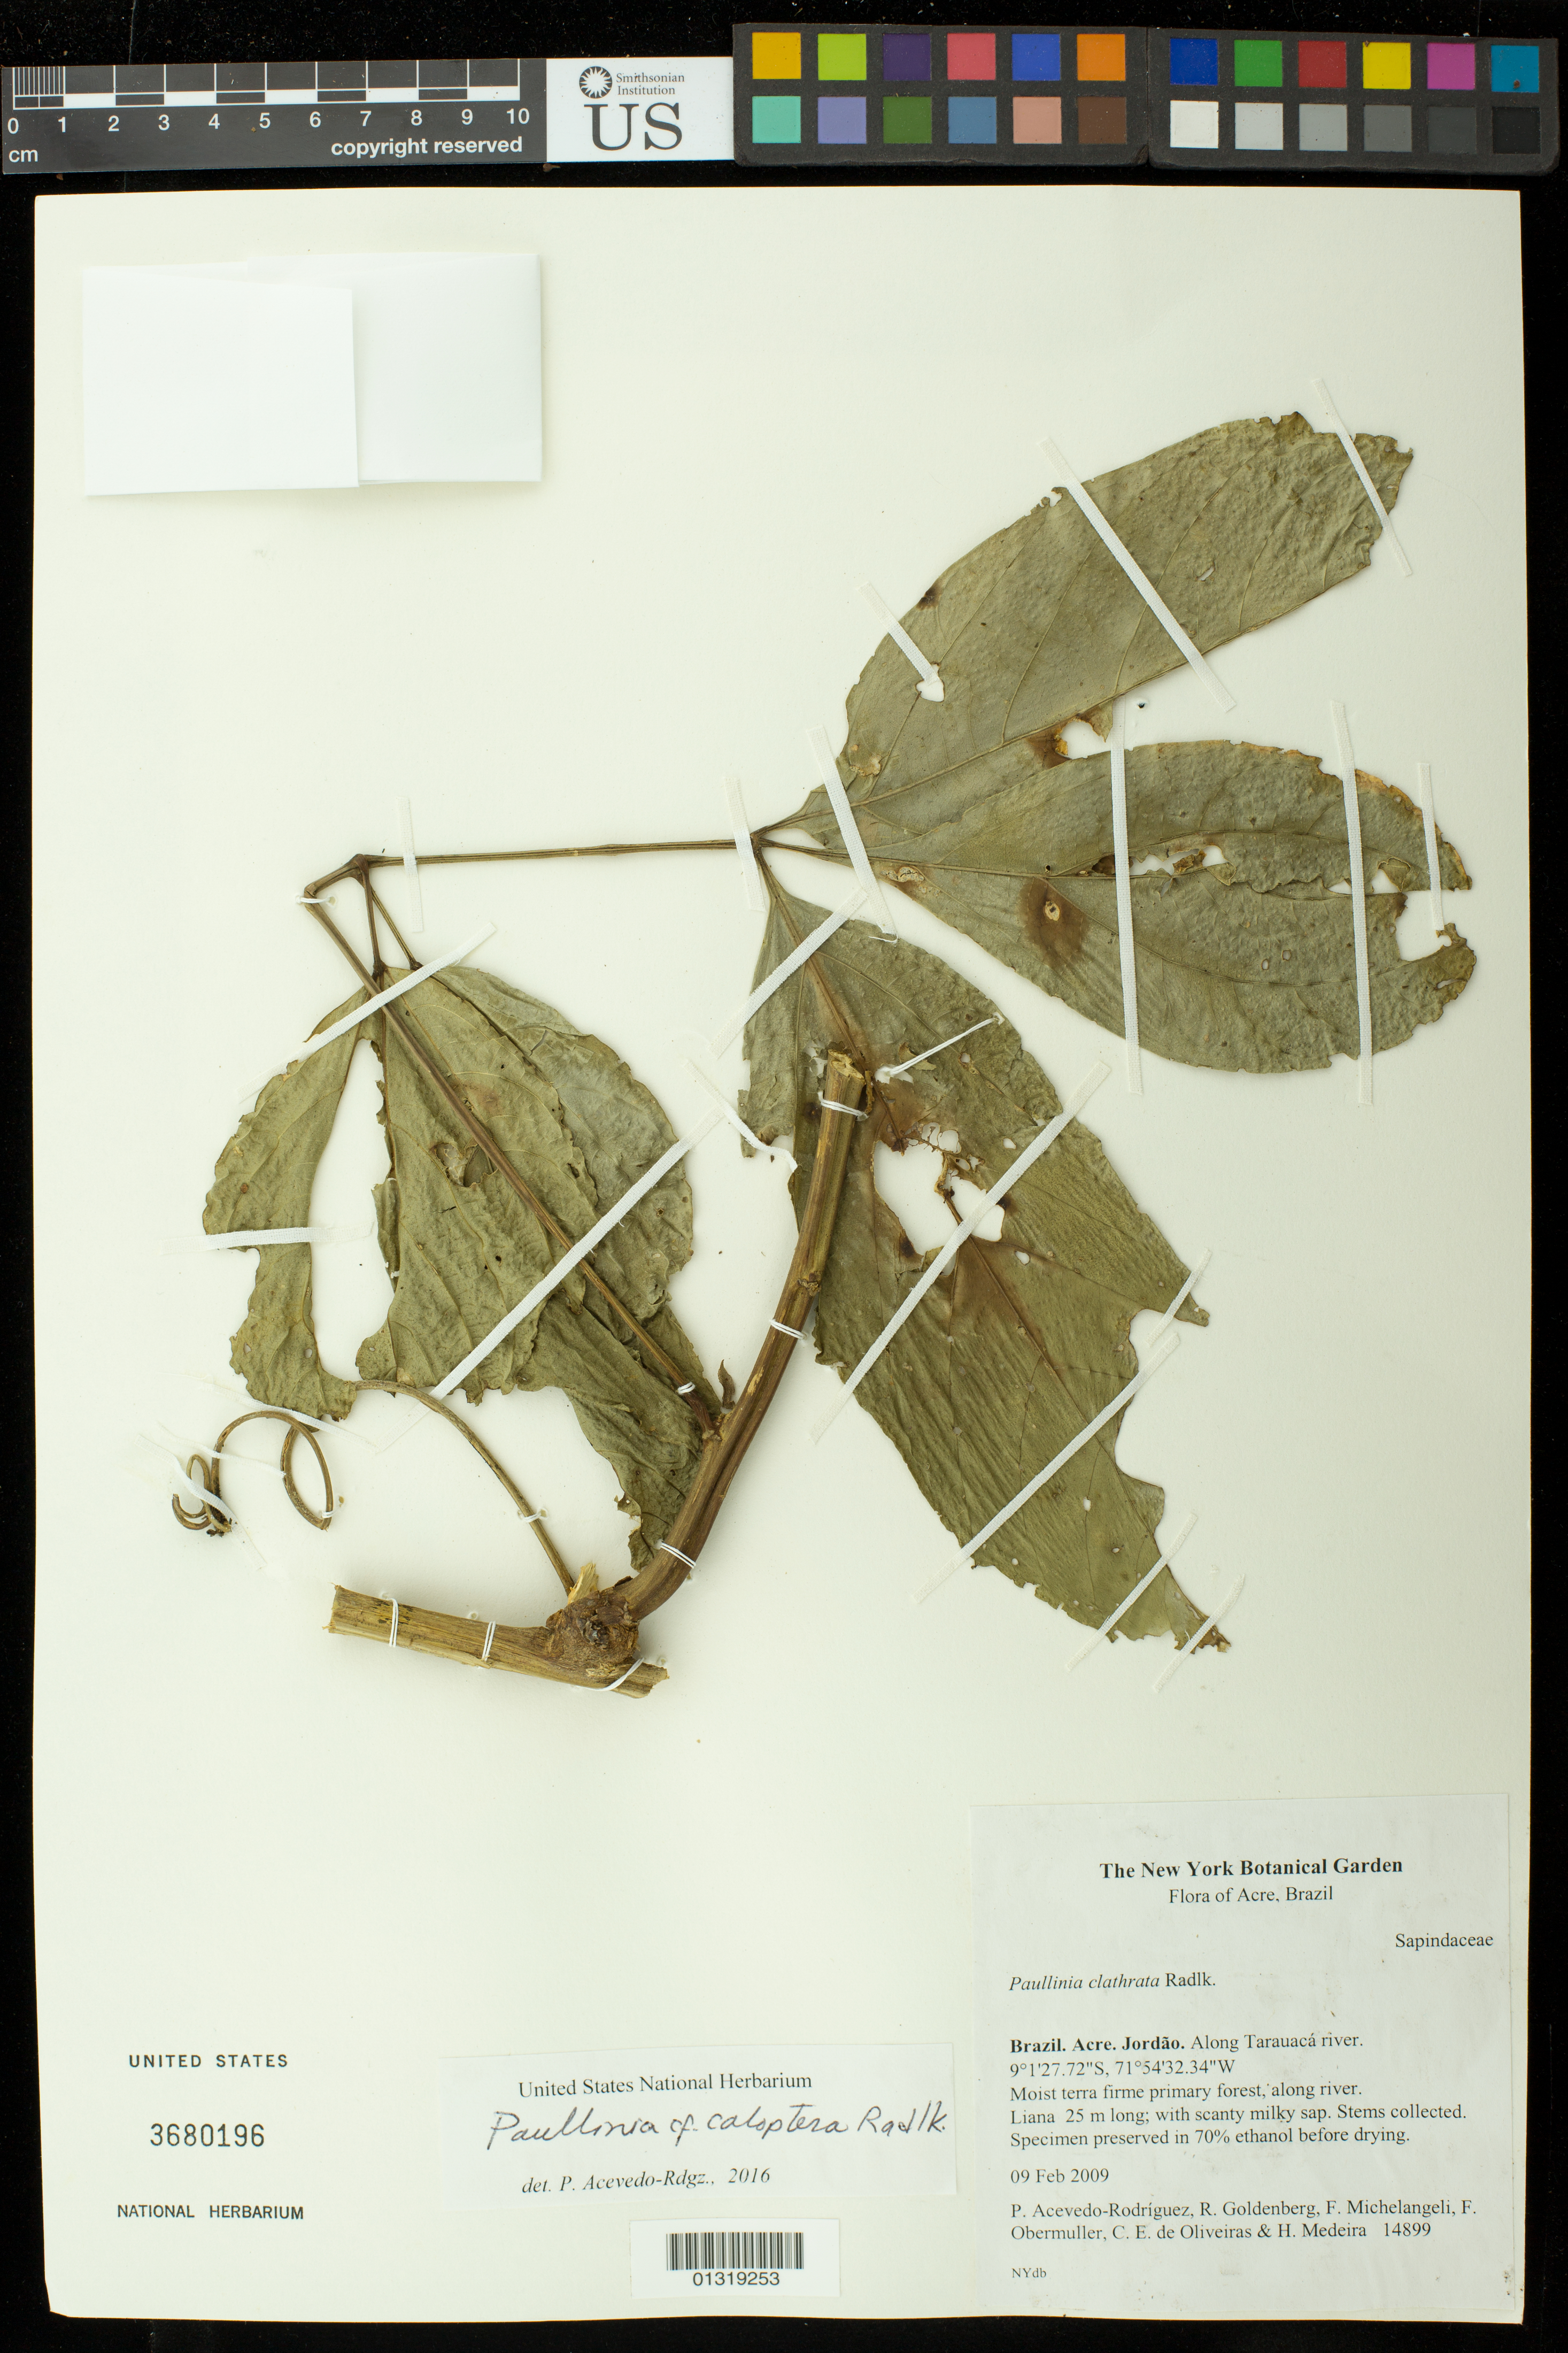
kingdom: Plantae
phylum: Tracheophyta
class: Magnoliopsida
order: Sapindales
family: Sapindaceae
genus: Paullinia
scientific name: Paullinia killipii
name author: J.F. Macbr.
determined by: Acevedo-Rodríguez, P., (BOT), Smithsonian Institution - National Museum of Natural History (UNITED STATES)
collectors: P. Acevedo-Rodr., R. Goldenberg, F. Michelangelli, F. A. Obermuller, C. E. de Oliveiras & H. Medeiro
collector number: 14899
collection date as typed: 09 Feb 2009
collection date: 2009-02-09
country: Brazil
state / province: Acre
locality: Acre; Municipio Jordao. Along Taruaca river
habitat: Moist terra firme primary forest, along river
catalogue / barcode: US 3680196